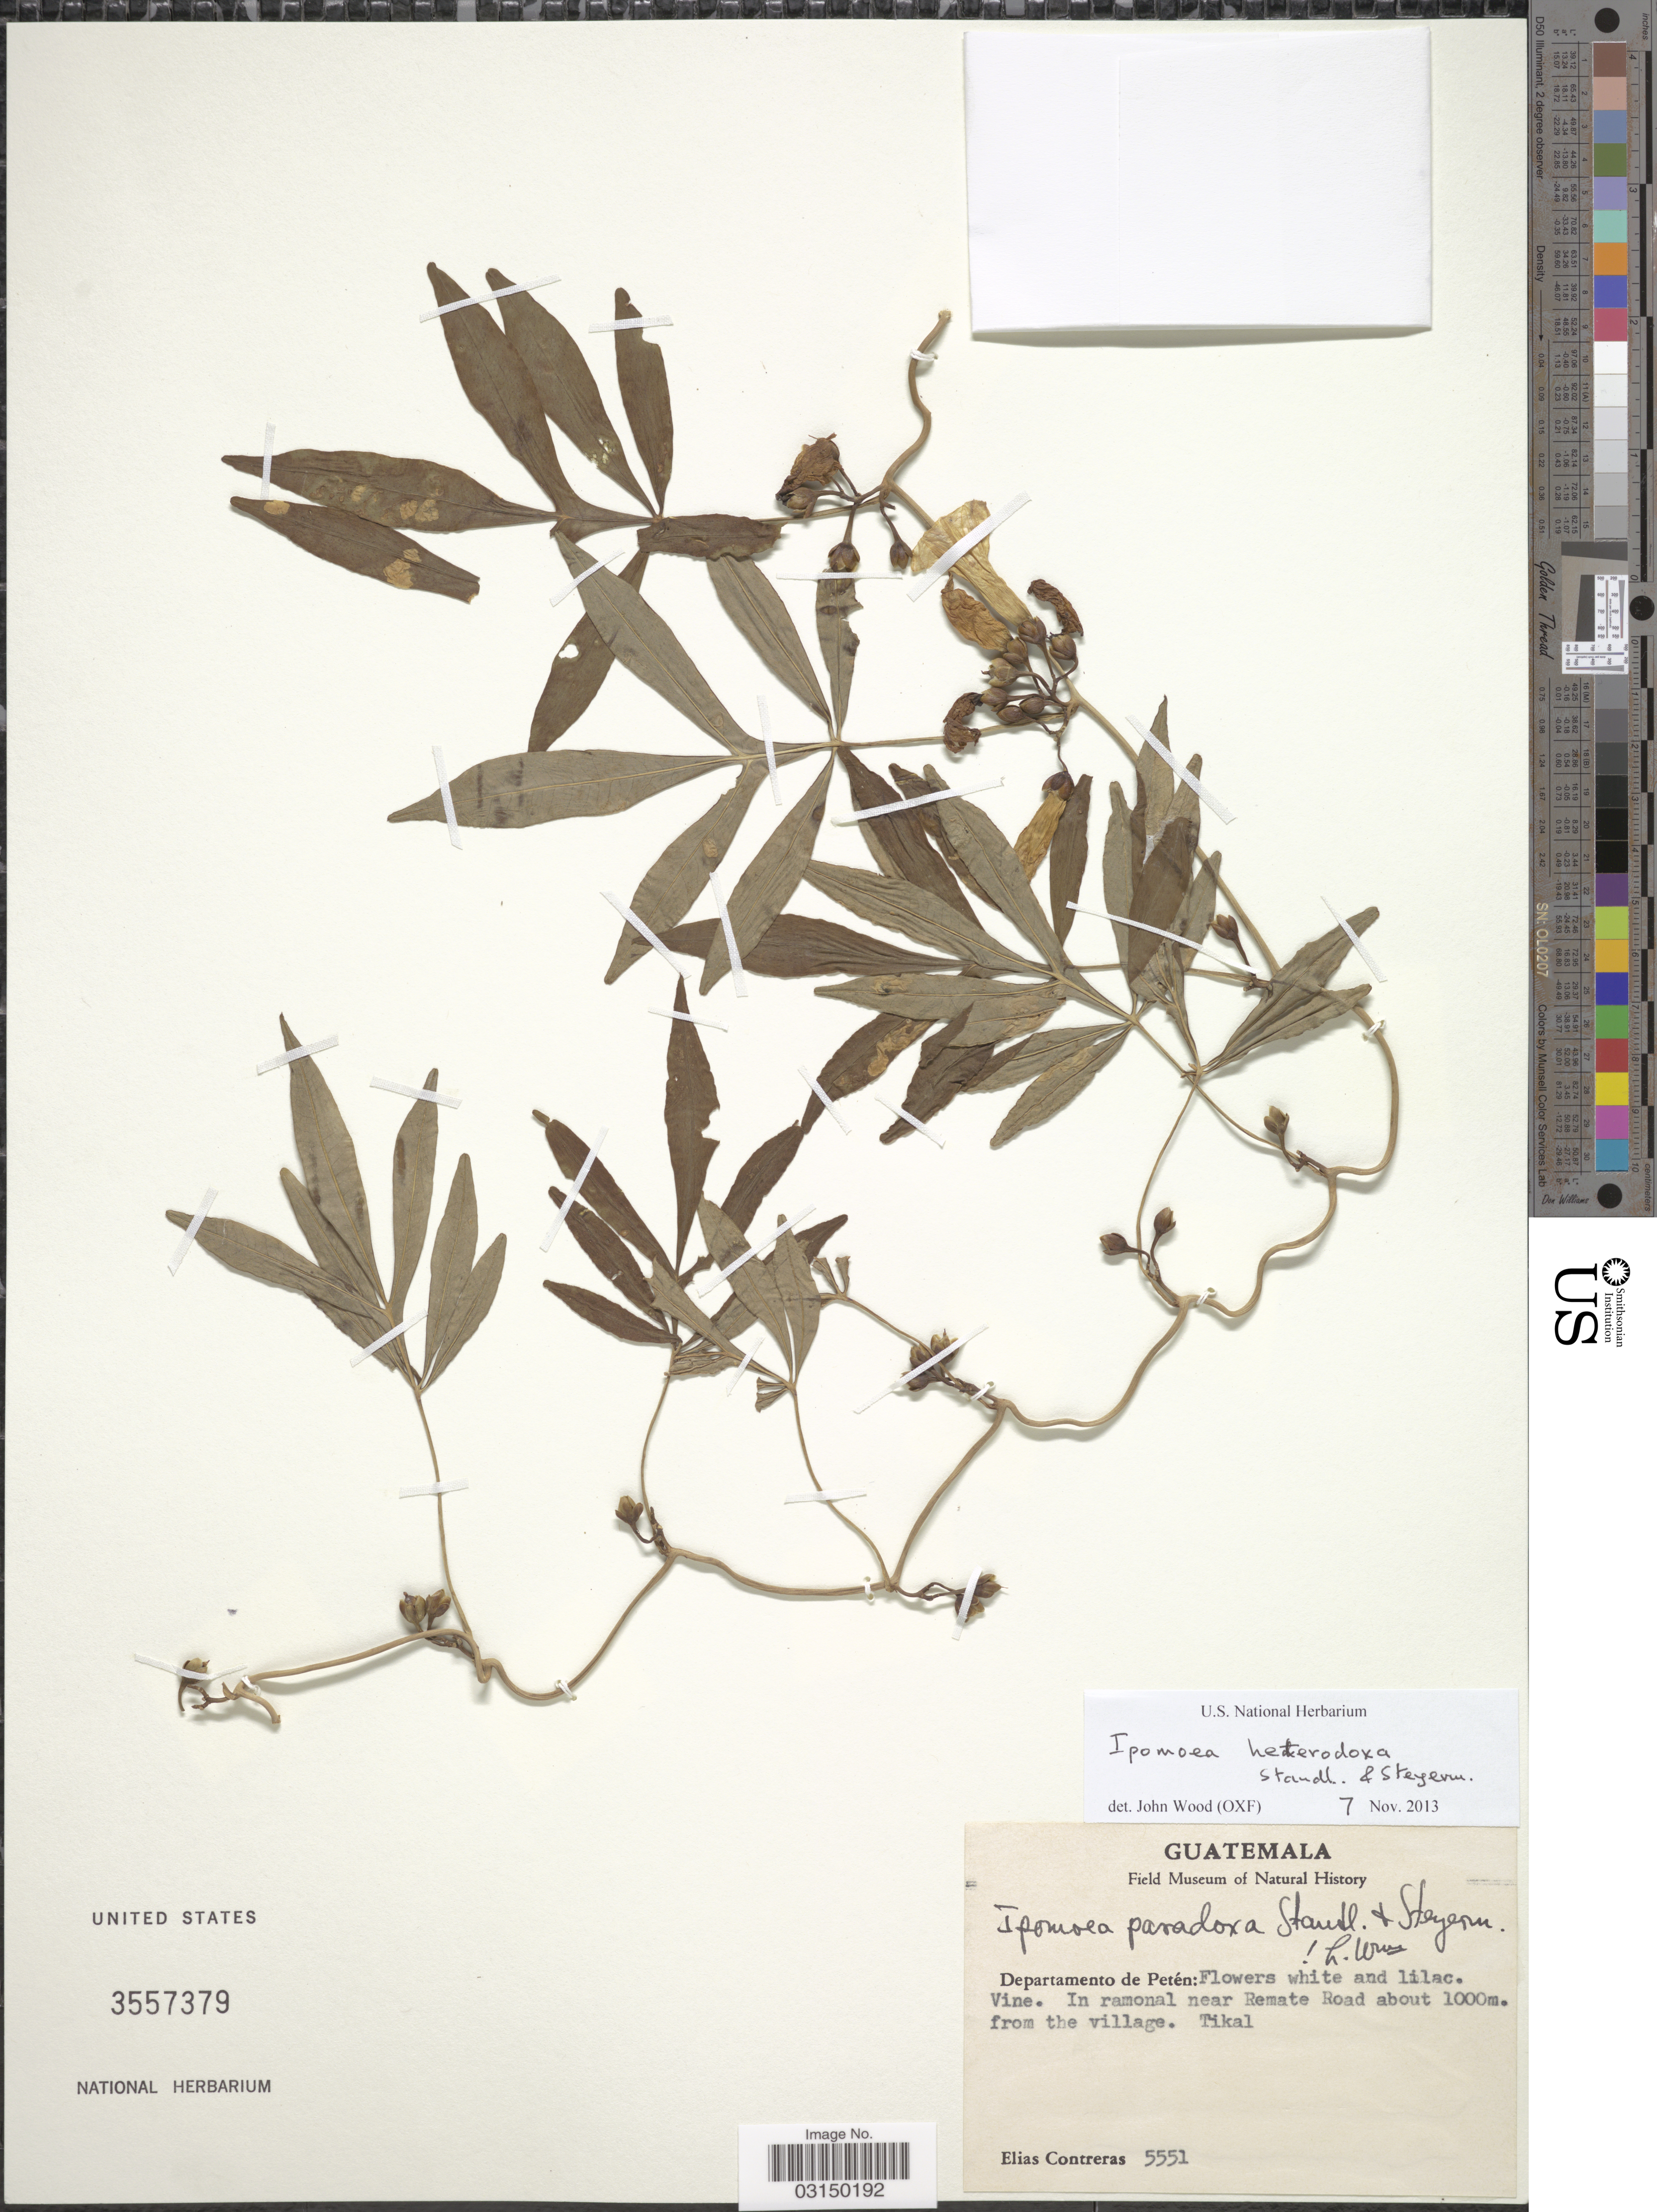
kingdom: Plantae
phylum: Tracheophyta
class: Magnoliopsida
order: Solanales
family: Convolvulaceae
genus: Ipomoea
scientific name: Ipomoea heterodoxa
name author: Standl. & Steyerm.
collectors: E. Contreras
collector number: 5551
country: Guatemala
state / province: El Petén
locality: Departamento de Petén: near Remate Road about 1000m from the village. Tikal.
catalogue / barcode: US 3557379